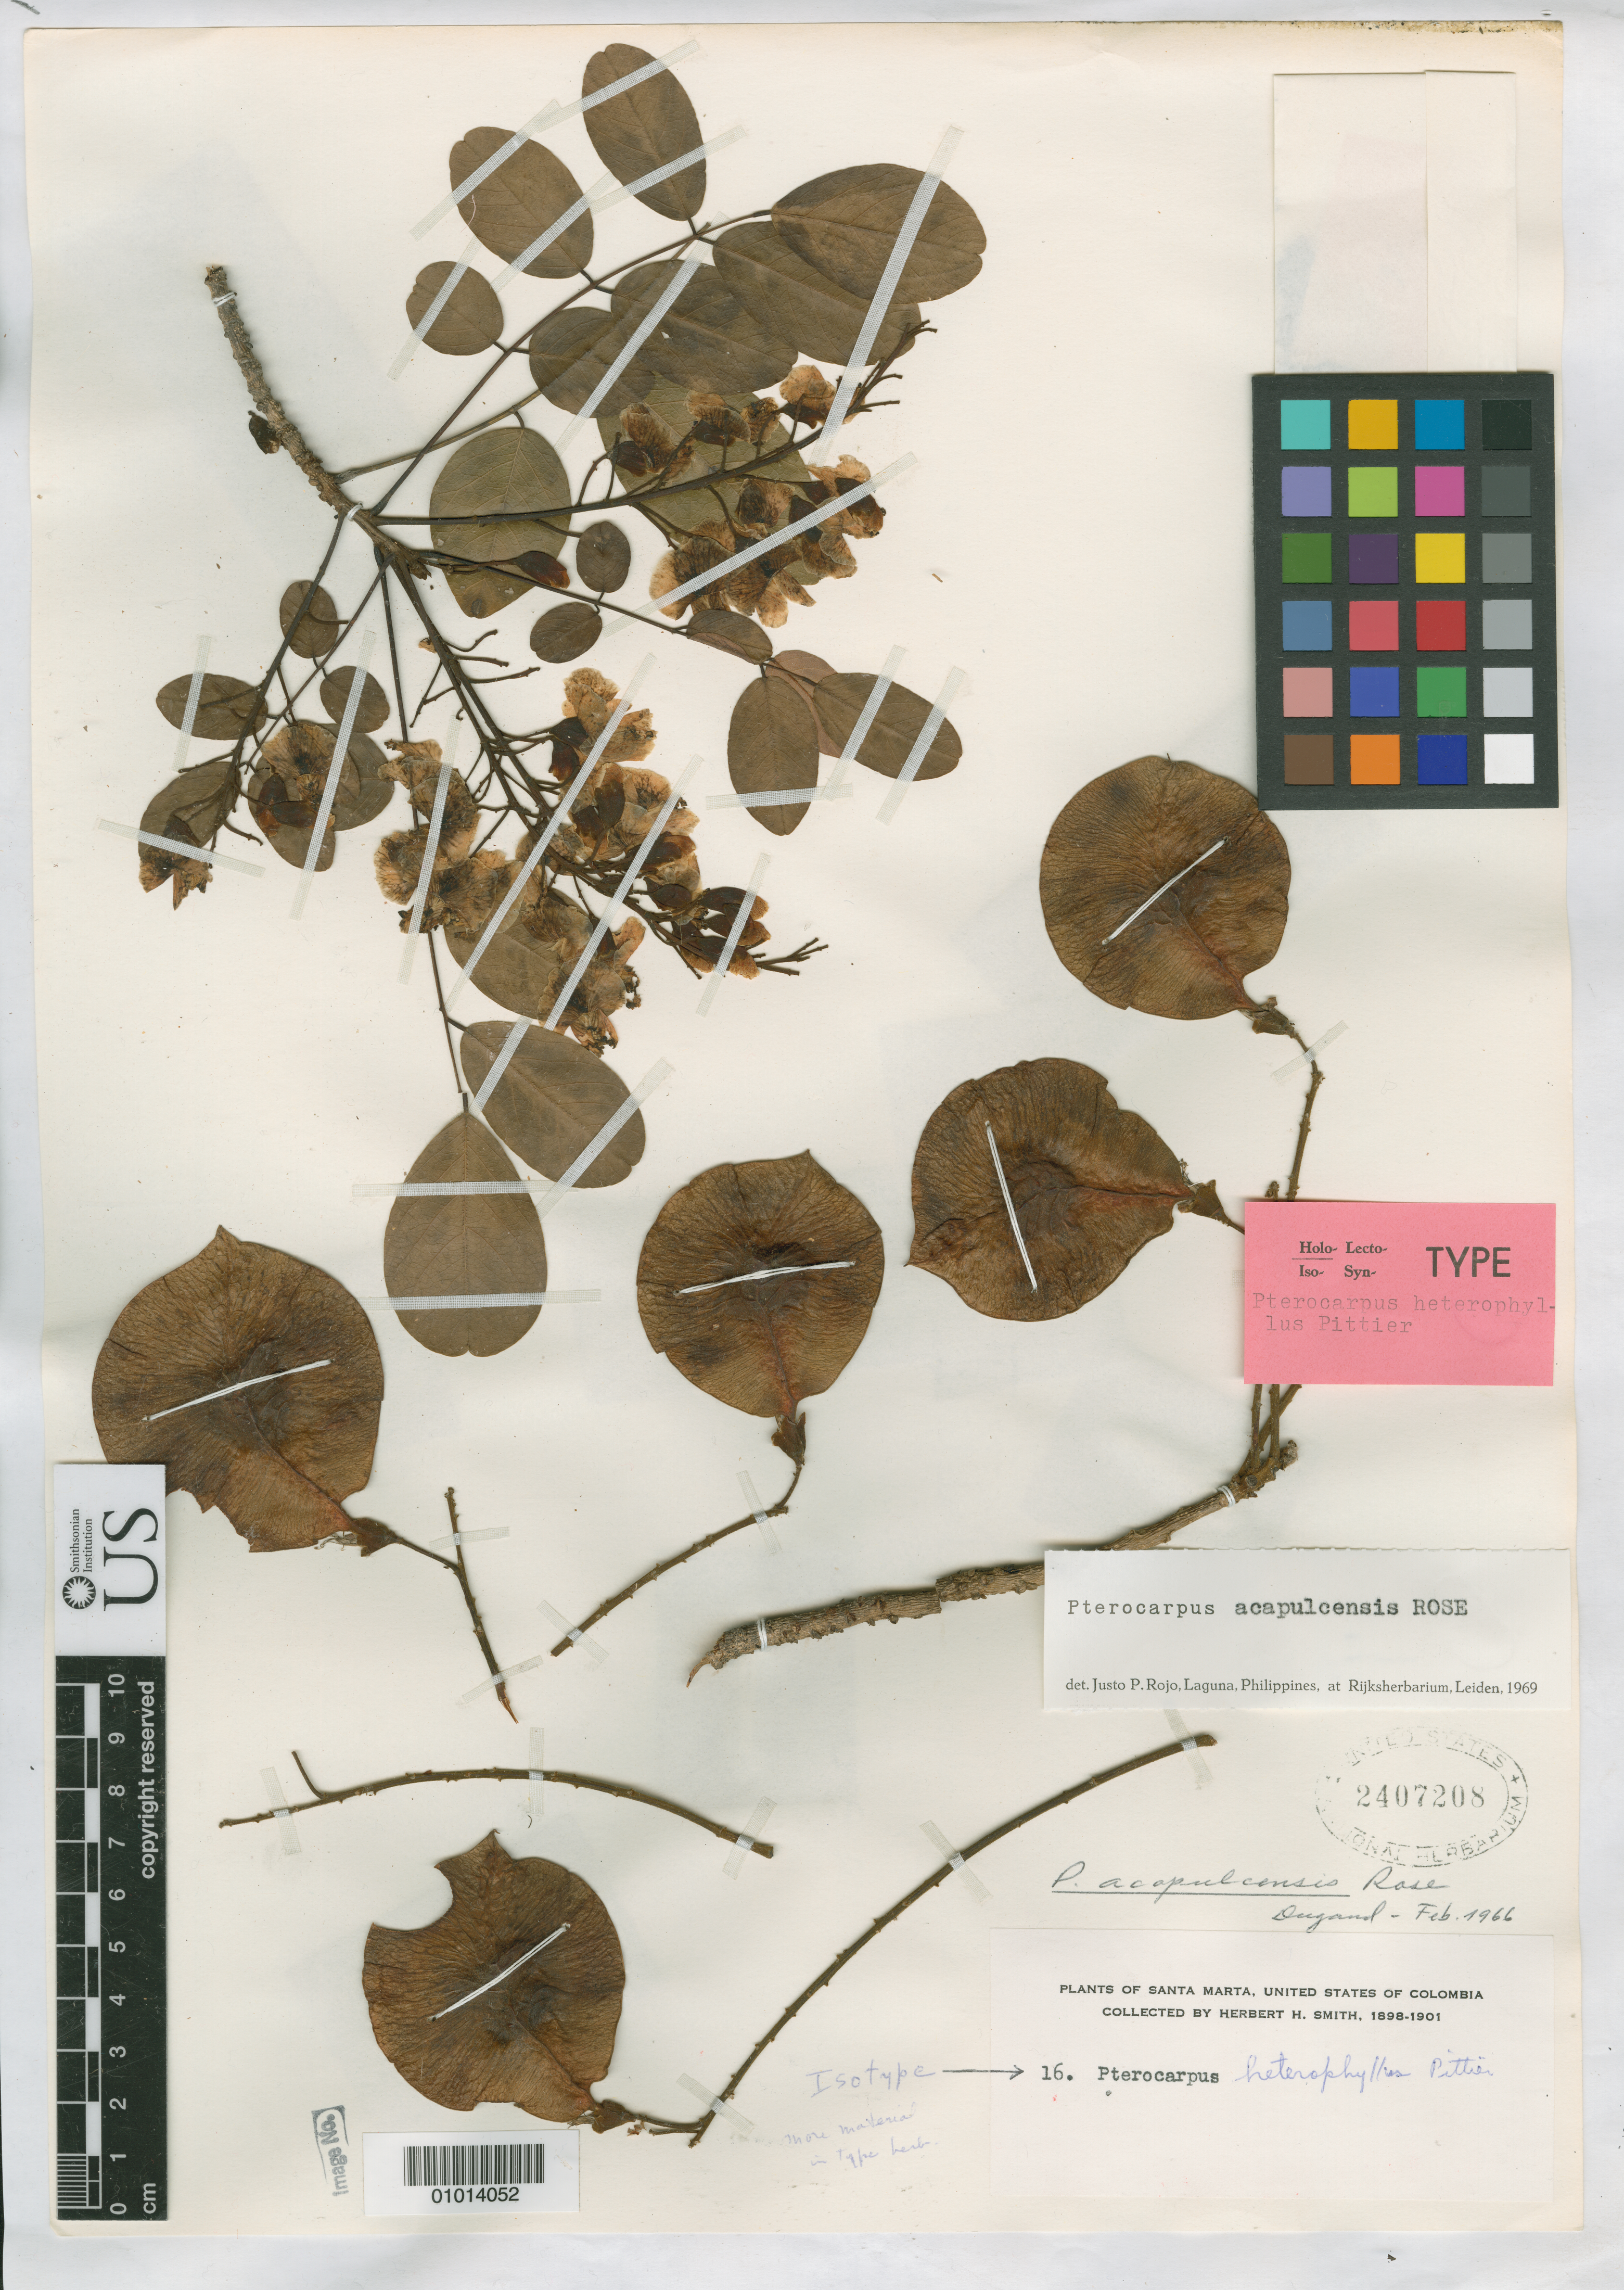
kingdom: Plantae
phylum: Tracheophyta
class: Magnoliopsida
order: Fabales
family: Fabaceae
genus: Pterocarpus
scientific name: Pterocarpus heterophyllus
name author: Pittier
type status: Isotype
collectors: Herbert H. Smith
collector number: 16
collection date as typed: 1898-1901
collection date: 1898/1901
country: Colombia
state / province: Magdalena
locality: Santa Marta.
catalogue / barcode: US 2407208